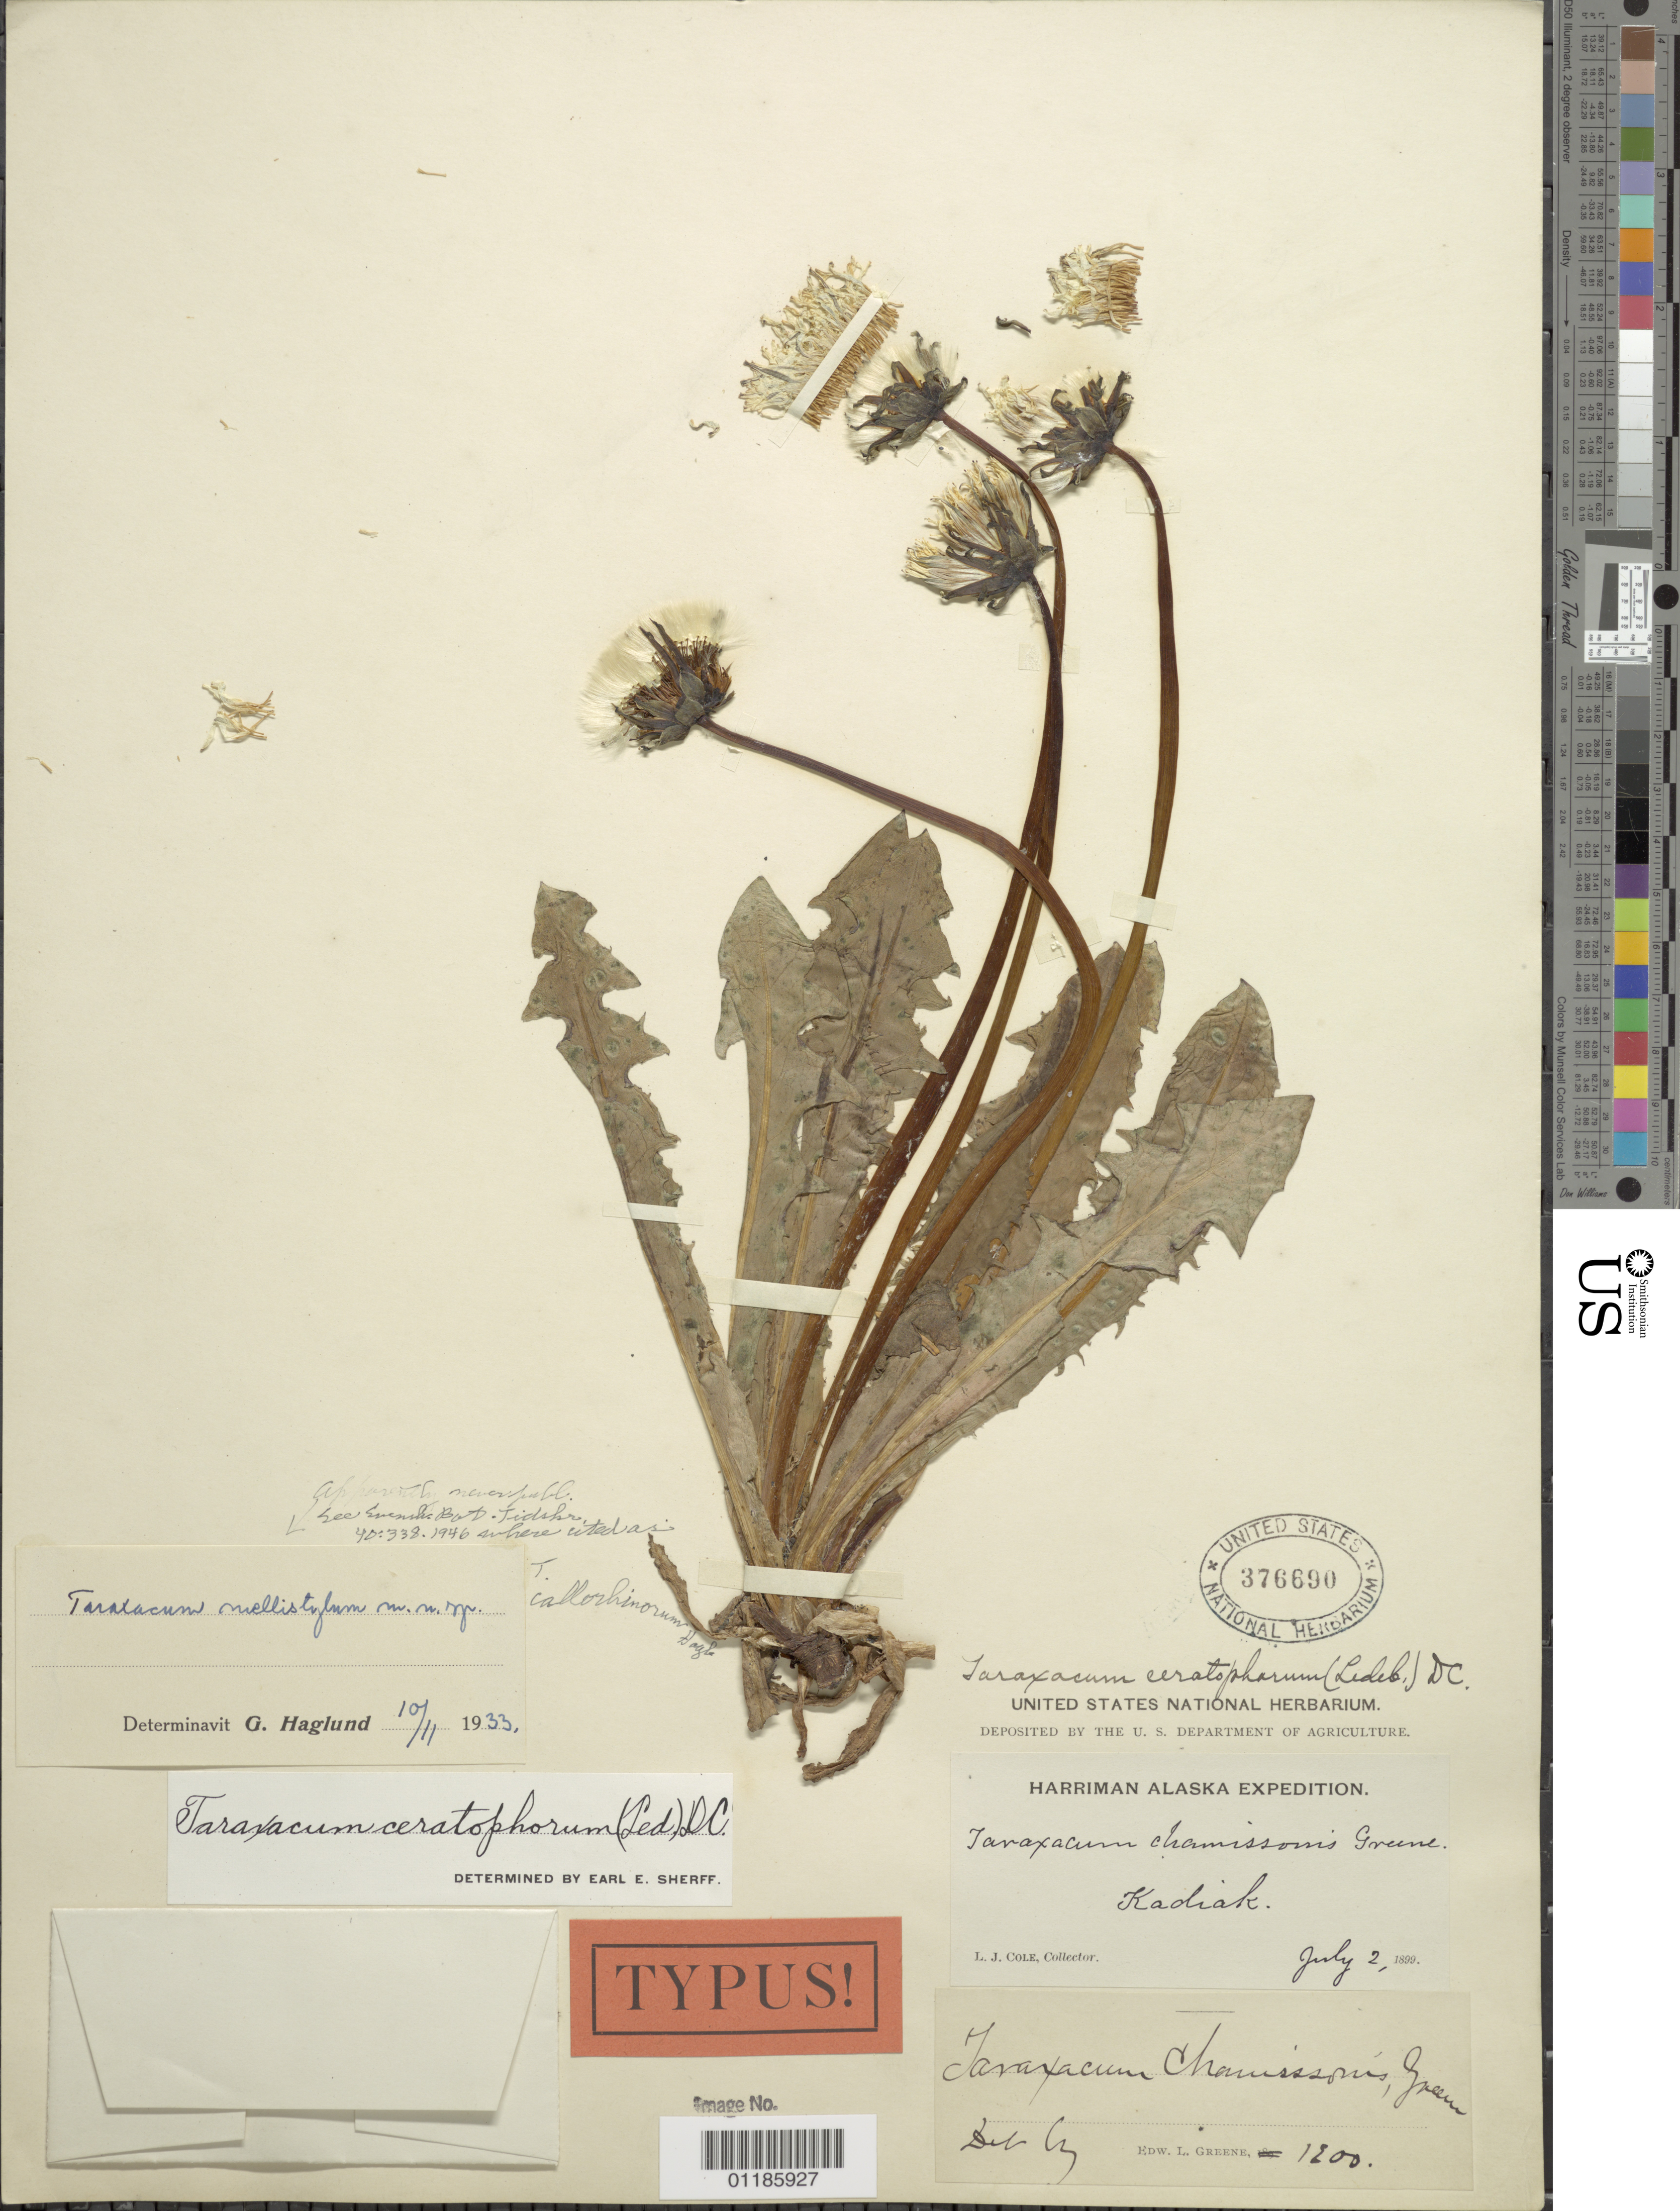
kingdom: Plantae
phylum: Tracheophyta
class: Magnoliopsida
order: Asterales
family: Asteraceae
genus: Taraxacum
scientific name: Taraxacum ceratophorum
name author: (Ledeb.) DC.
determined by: Haglung, Gustaf Emanuel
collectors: L. Cole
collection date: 1899-07-02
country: United States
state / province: Alaska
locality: Kadiak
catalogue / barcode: US 376690